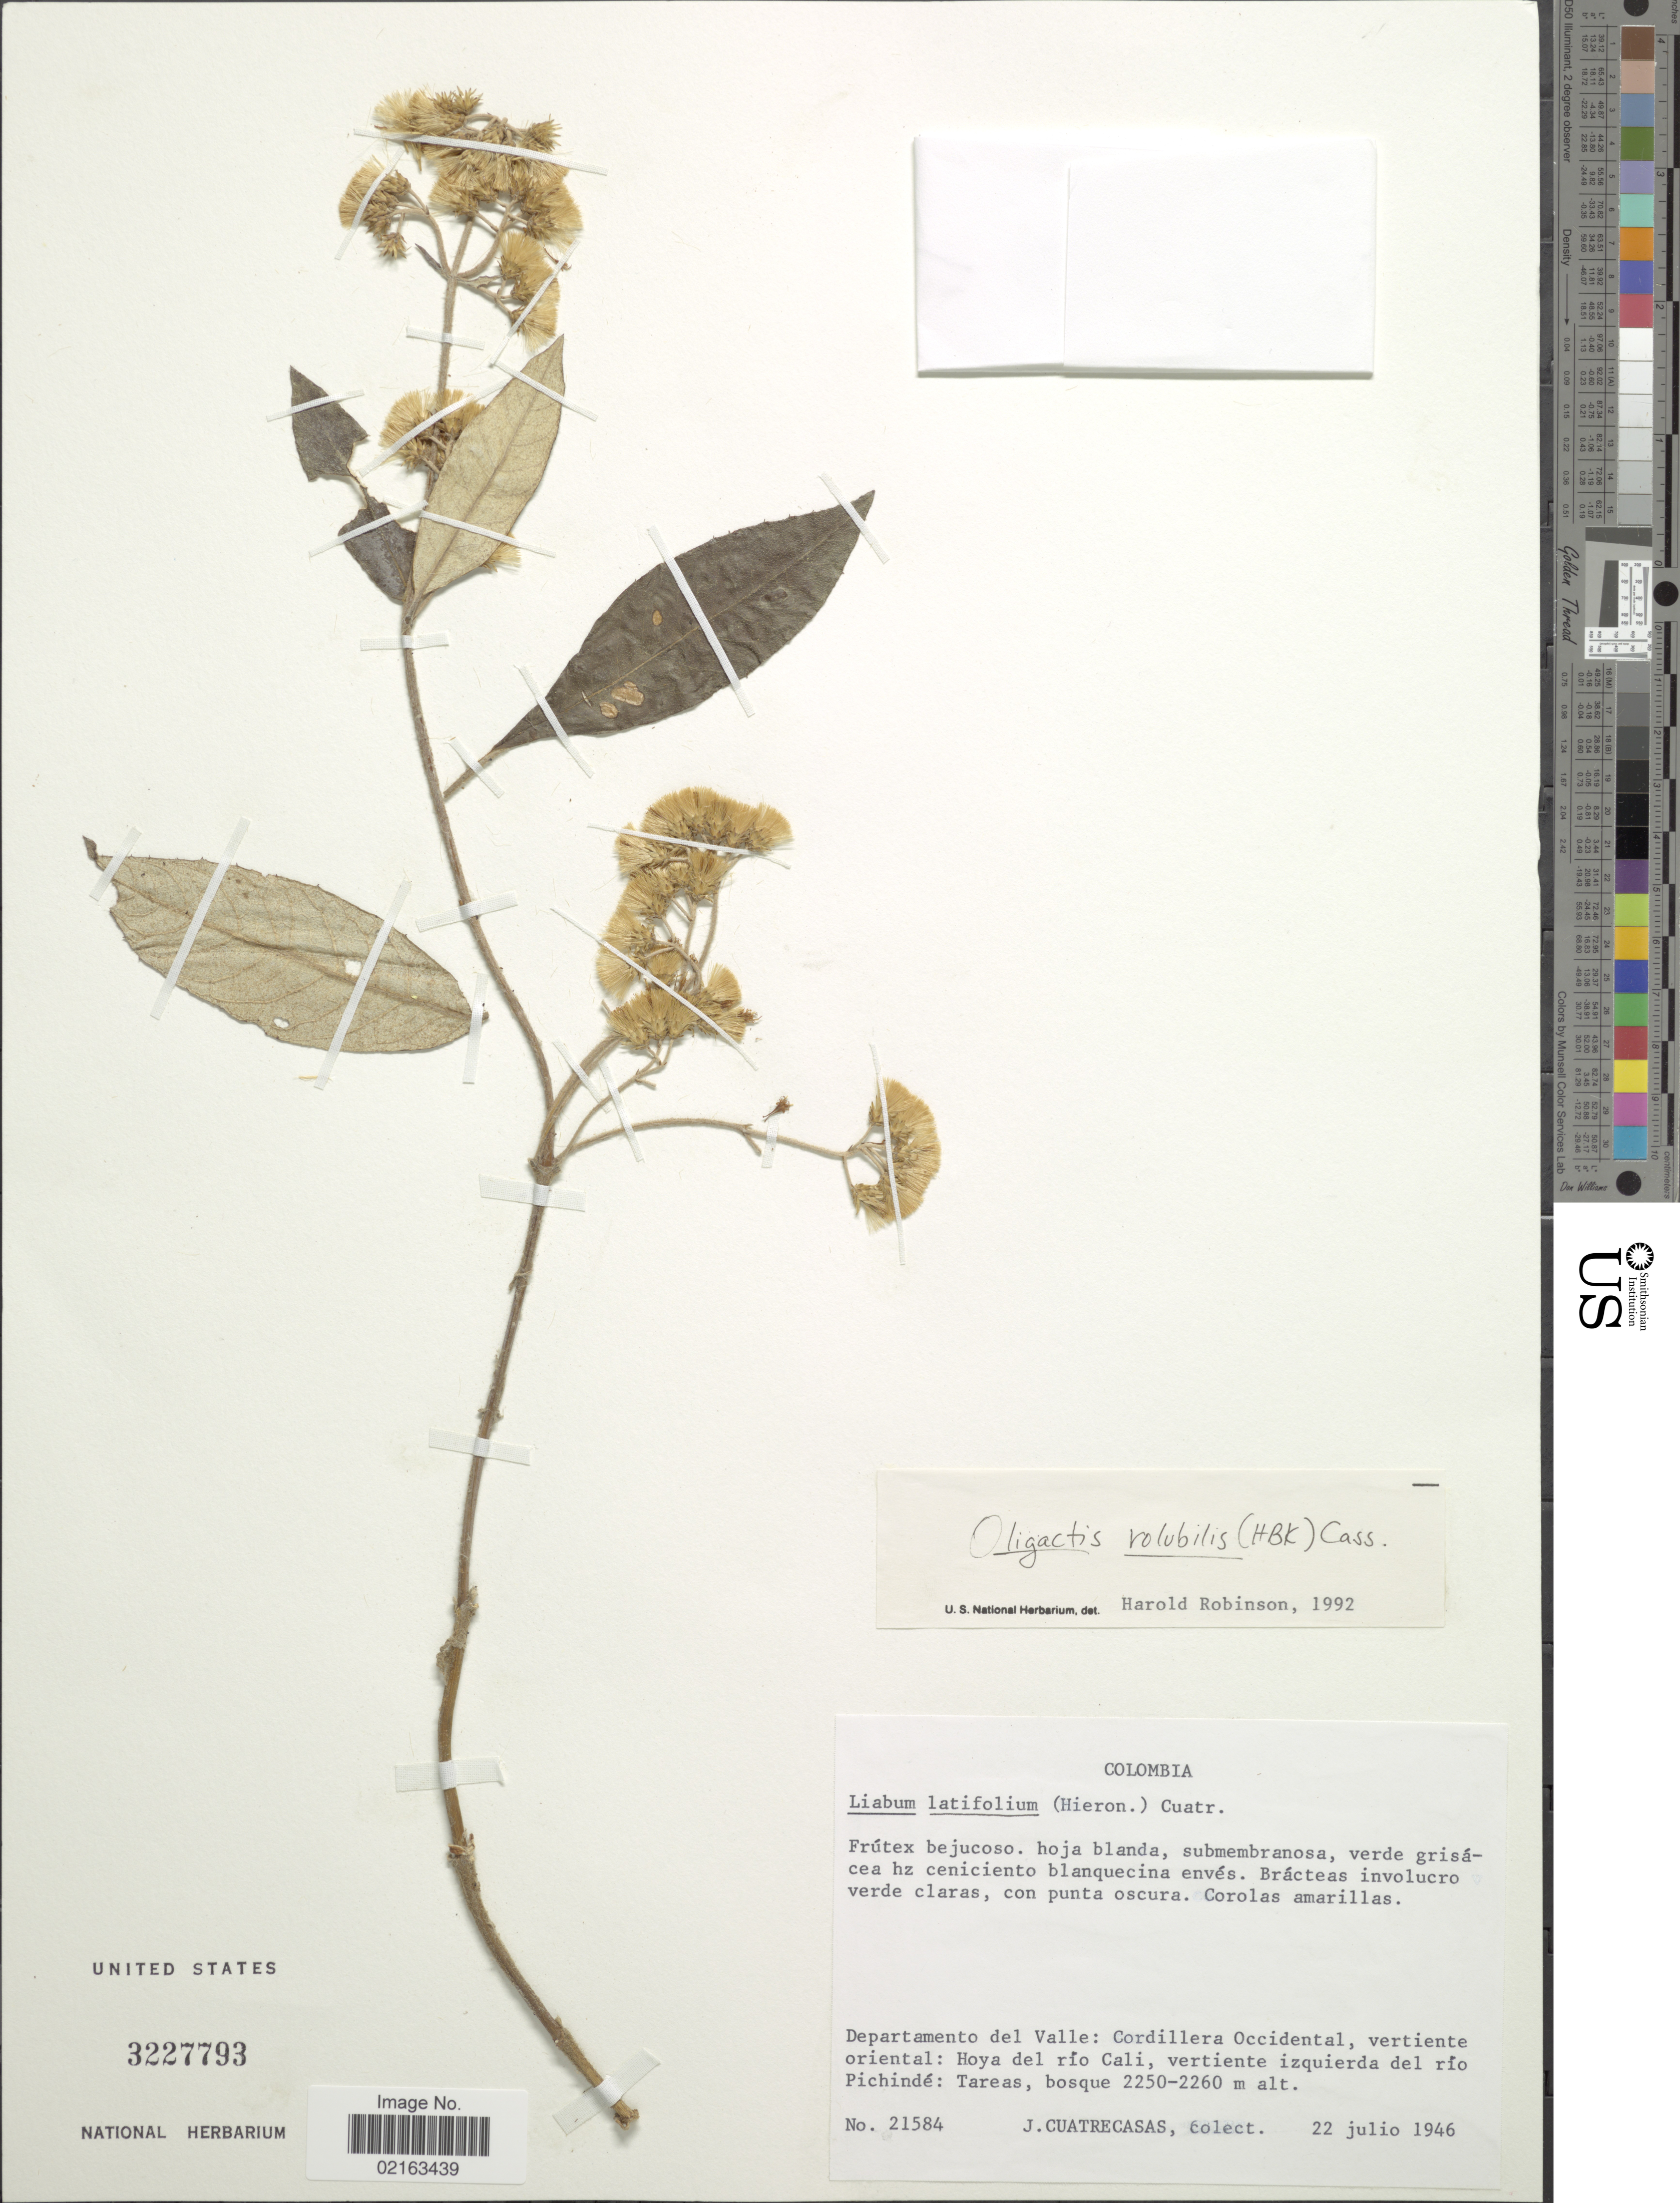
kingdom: Plantae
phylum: Tracheophyta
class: Magnoliopsida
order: Asterales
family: Asteraceae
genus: Oligactis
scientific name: Oligactis volubilis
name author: (Kunth) Cass.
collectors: J. Cuatrecasas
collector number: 21584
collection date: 1946-07-22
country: Colombia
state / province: Valle del Cauca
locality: Departamento del Valle: Cordillera Occidental, vertiente oriental: Hoya del río Cali, vertiente izquierda del río Pichindé: Tareas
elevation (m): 2250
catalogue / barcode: US 3227793